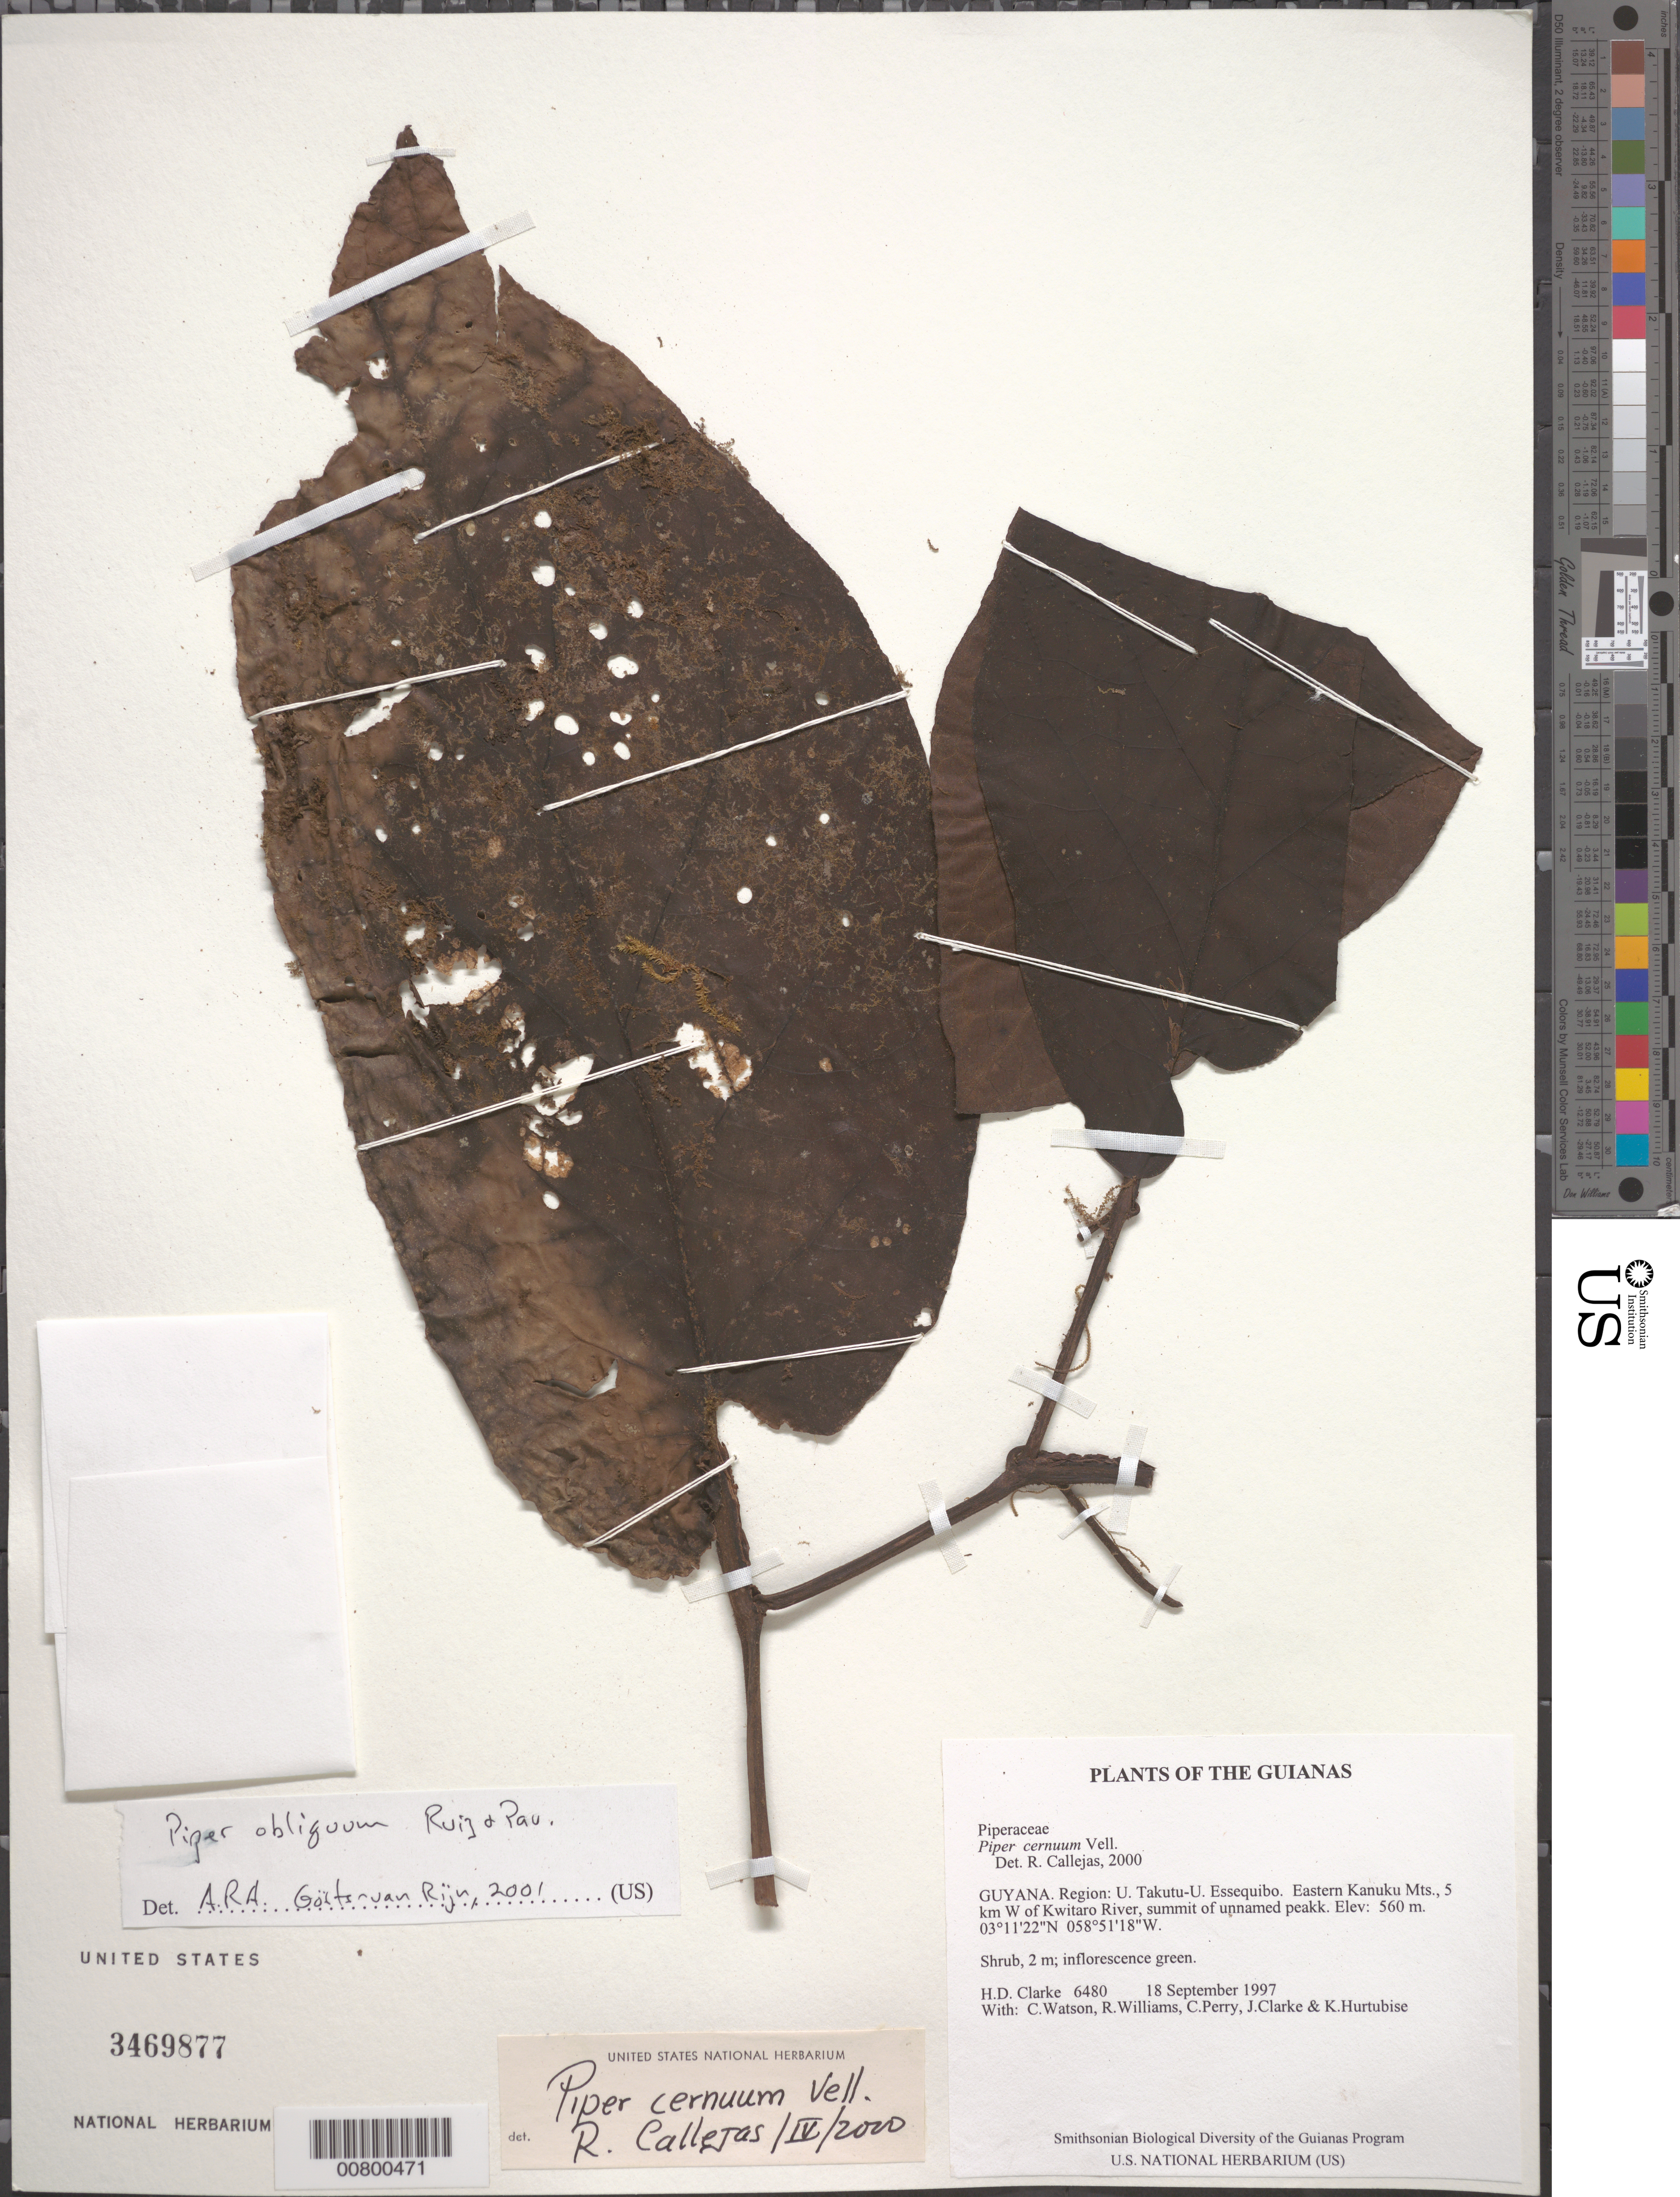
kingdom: Plantae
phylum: Tracheophyta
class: Magnoliopsida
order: Piperales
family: Piperaceae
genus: Piper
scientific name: Piper cernuum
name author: Vell.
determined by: Callejas, Ricardo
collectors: H. D. Clarke, C. Watson, R. Williams, C. Perry, J. Clarke & K. Hurtubise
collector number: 6480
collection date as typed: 18 September 1997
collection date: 1997-09-18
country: Guyana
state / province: U. Takutu-U. Essequibo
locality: Eastern Kanuku Mts., 5 km W of Kwitaro River, summit of unnamed peak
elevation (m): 560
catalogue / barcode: US 3469877